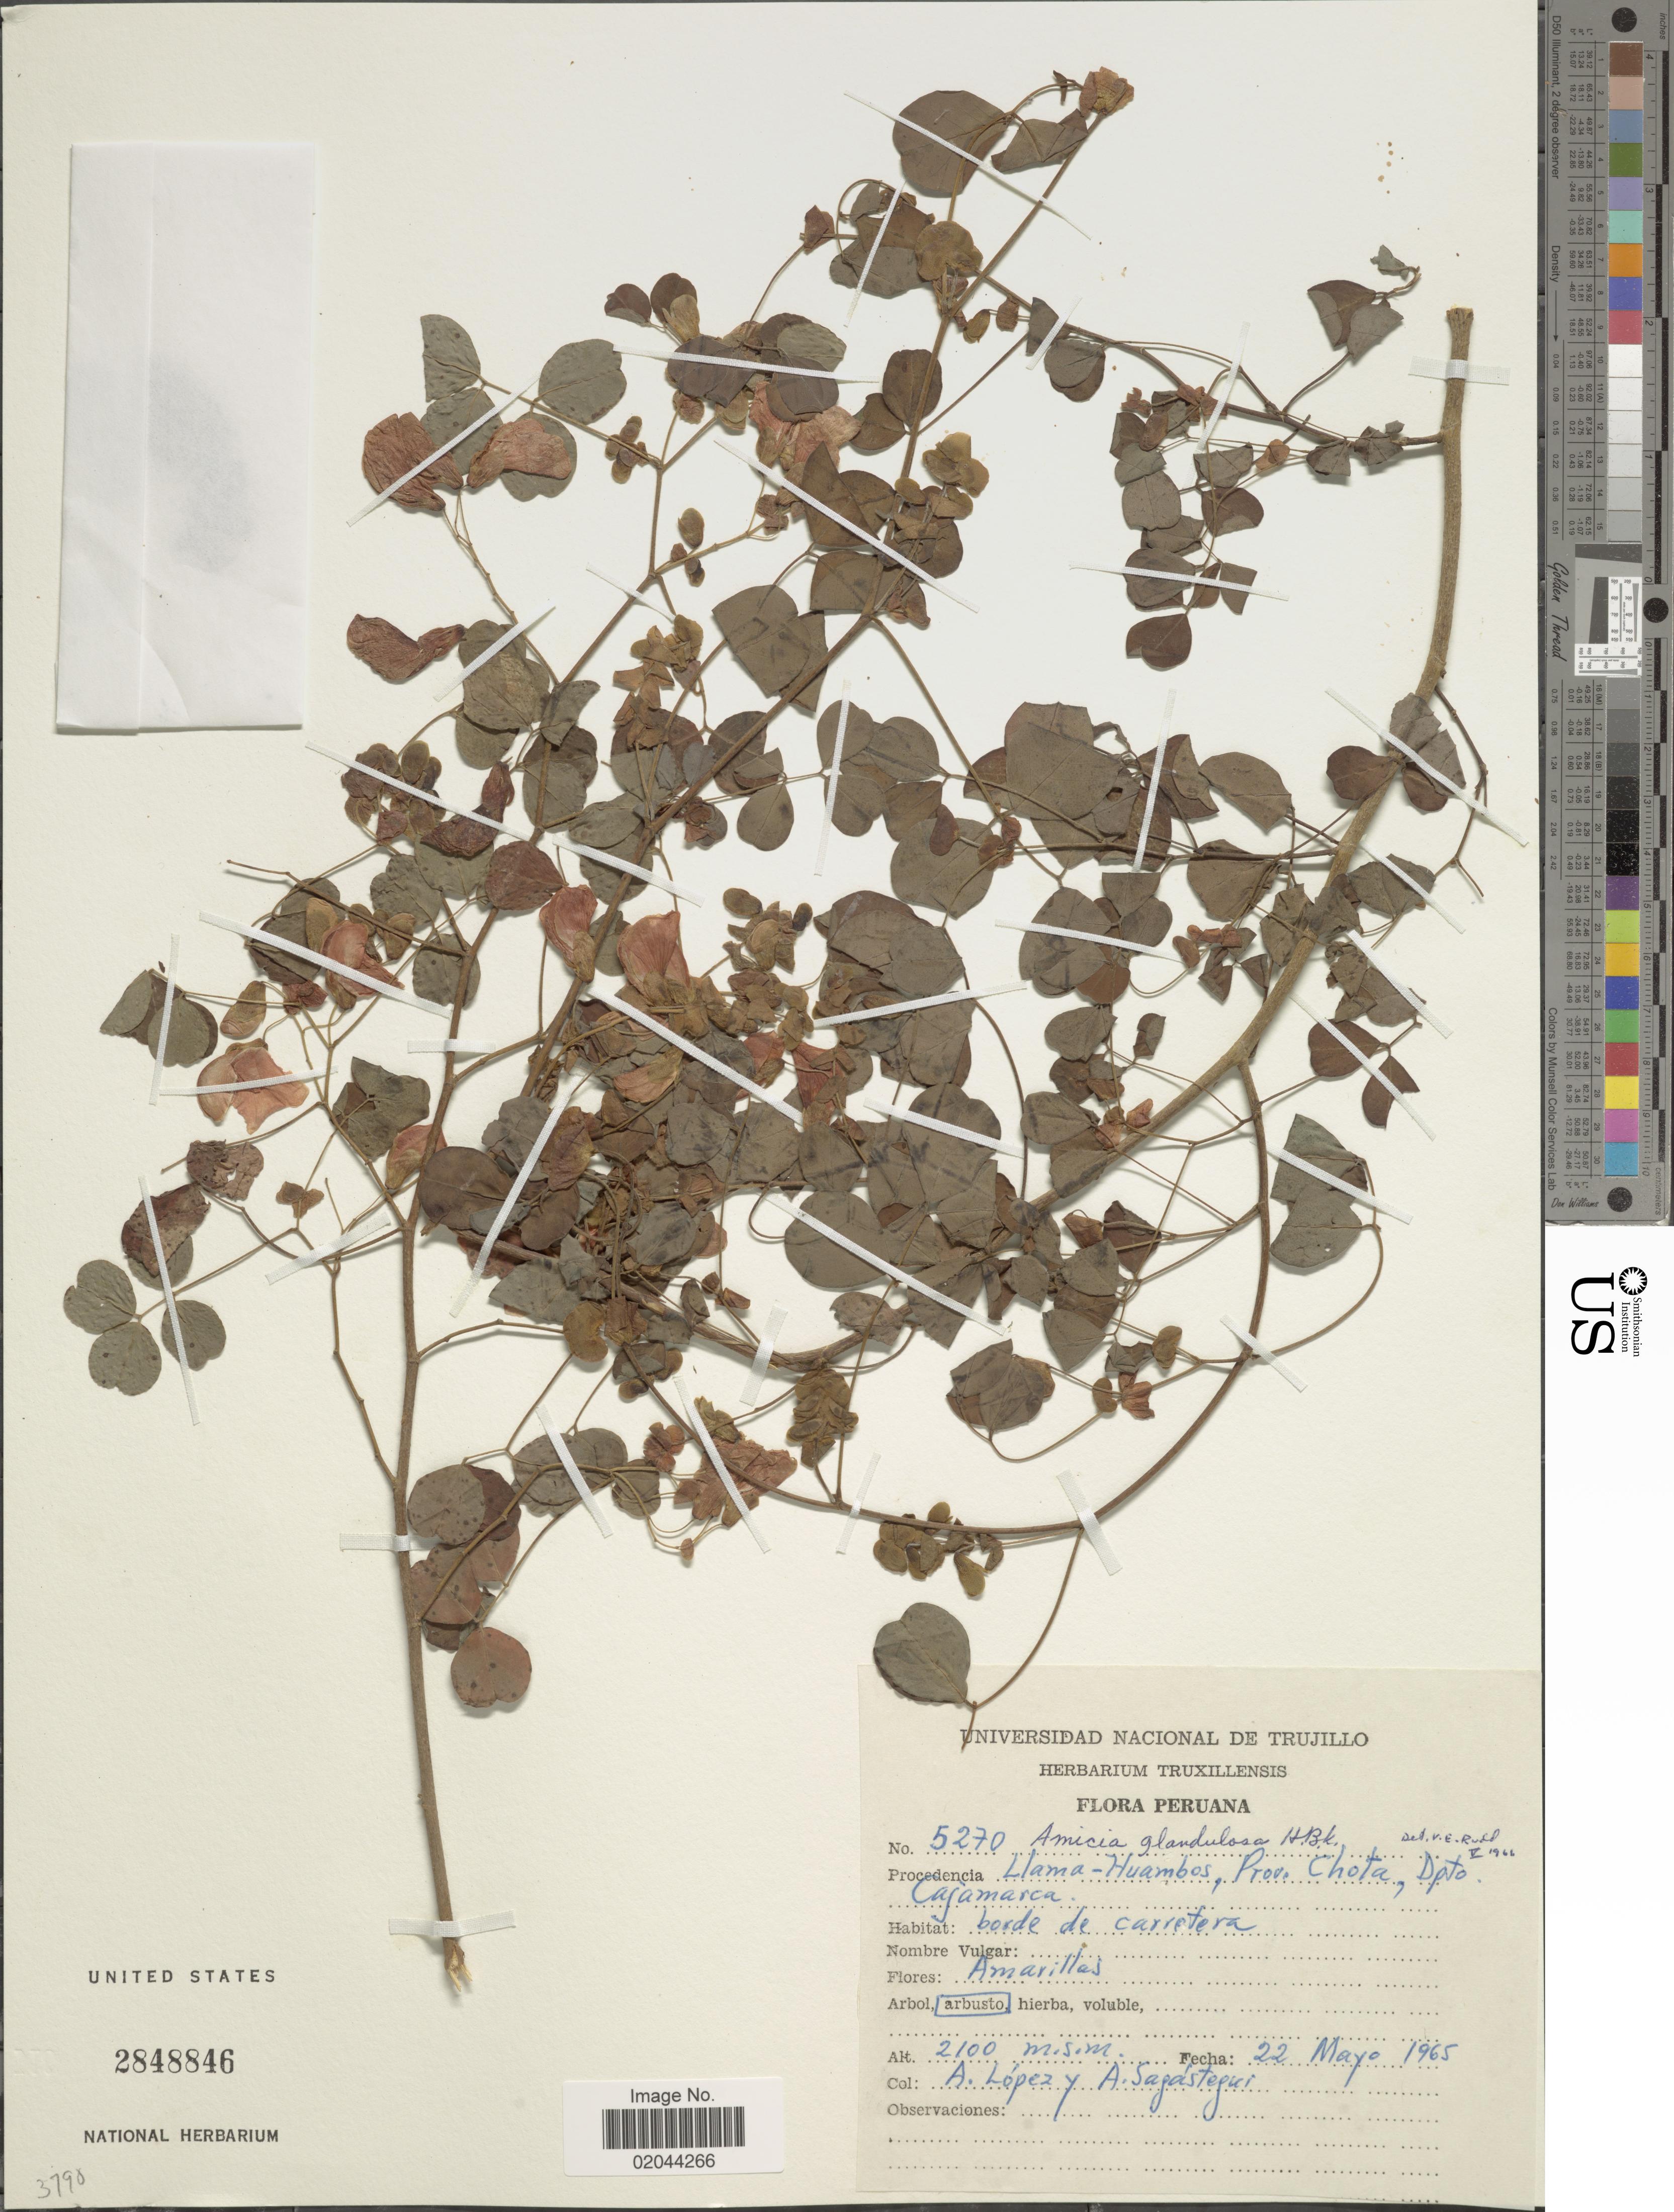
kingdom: Plantae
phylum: Tracheophyta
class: Magnoliopsida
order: Fabales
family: Fabaceae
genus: Amicia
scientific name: Amicia glandulosa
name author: Kunth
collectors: A. López & A. Sagástequi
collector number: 5270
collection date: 1965-05-22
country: Peru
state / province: Cajamarca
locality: Llama-Huambos, Prov. Chota, Dpto Cajamarca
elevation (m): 2100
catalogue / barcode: US 2848846